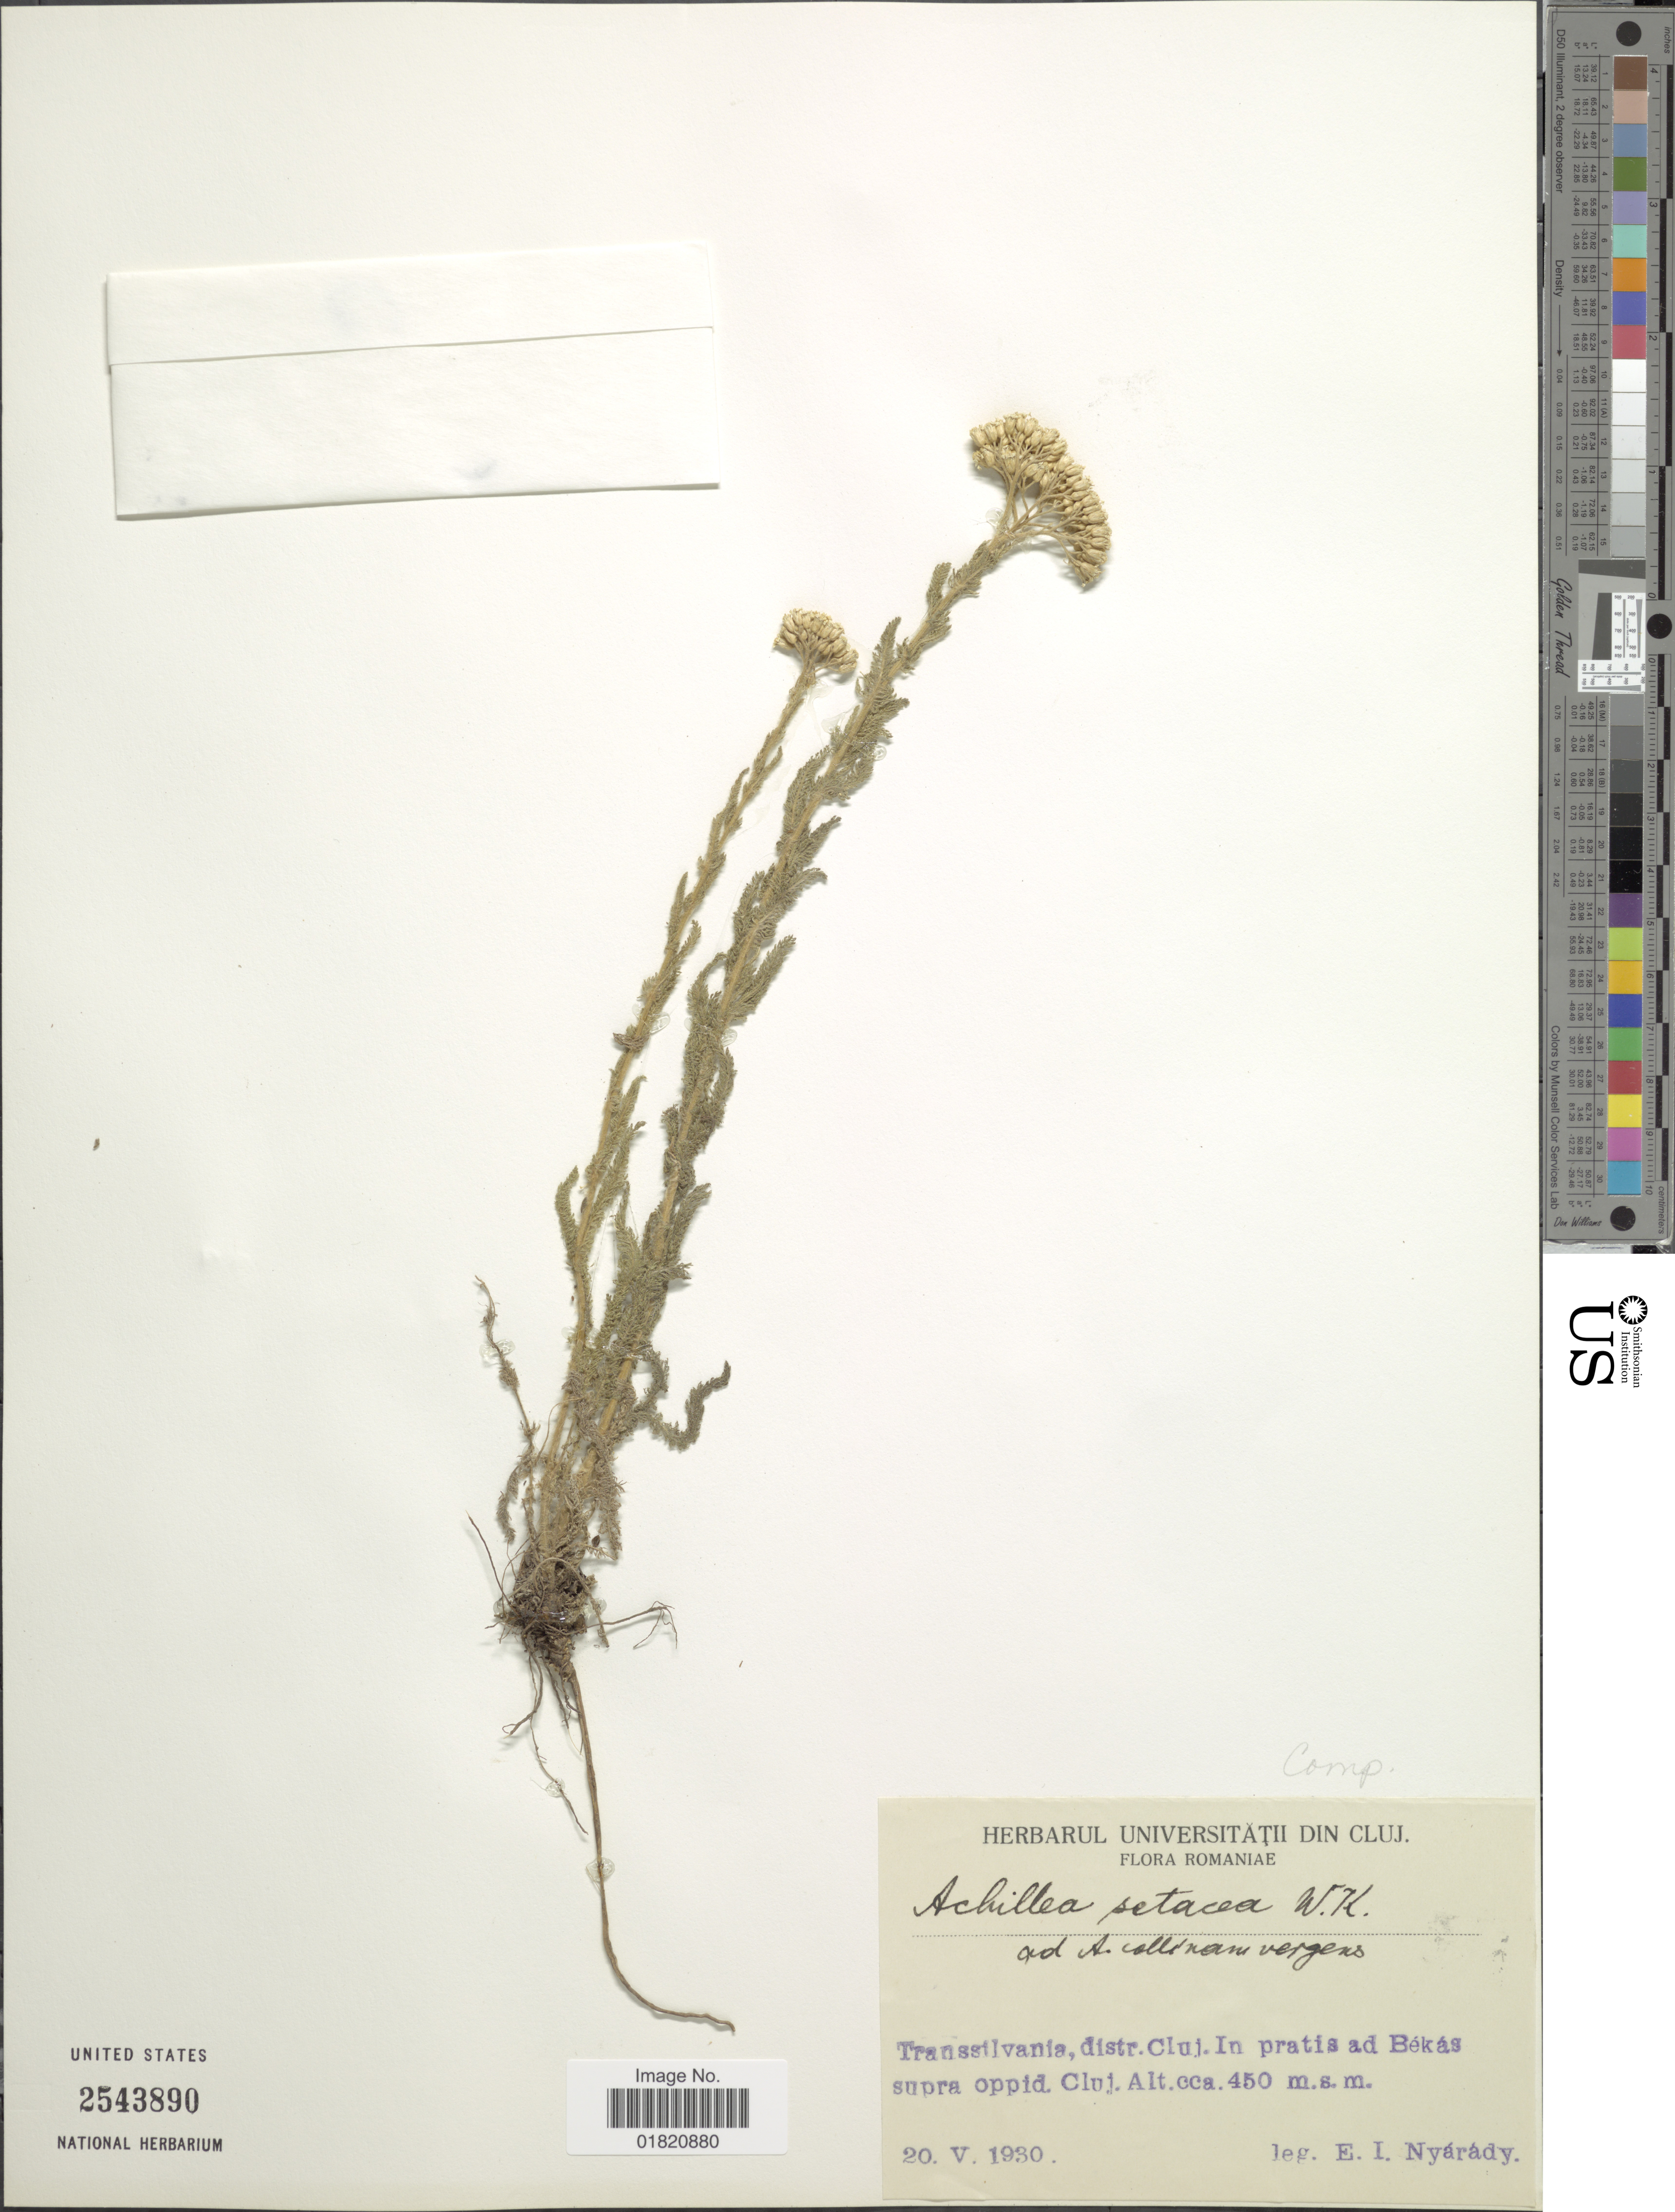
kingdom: Plantae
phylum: Tracheophyta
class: Magnoliopsida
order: Asterales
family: Asteraceae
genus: Achillea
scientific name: Achillea setacea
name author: Waldst. & Kit.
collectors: E. Nyárády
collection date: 1930-05-20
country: Romania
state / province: Cluj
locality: Transsilvania. In pratis ad Békas supra oppid Cluj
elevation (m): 450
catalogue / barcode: US 2543890